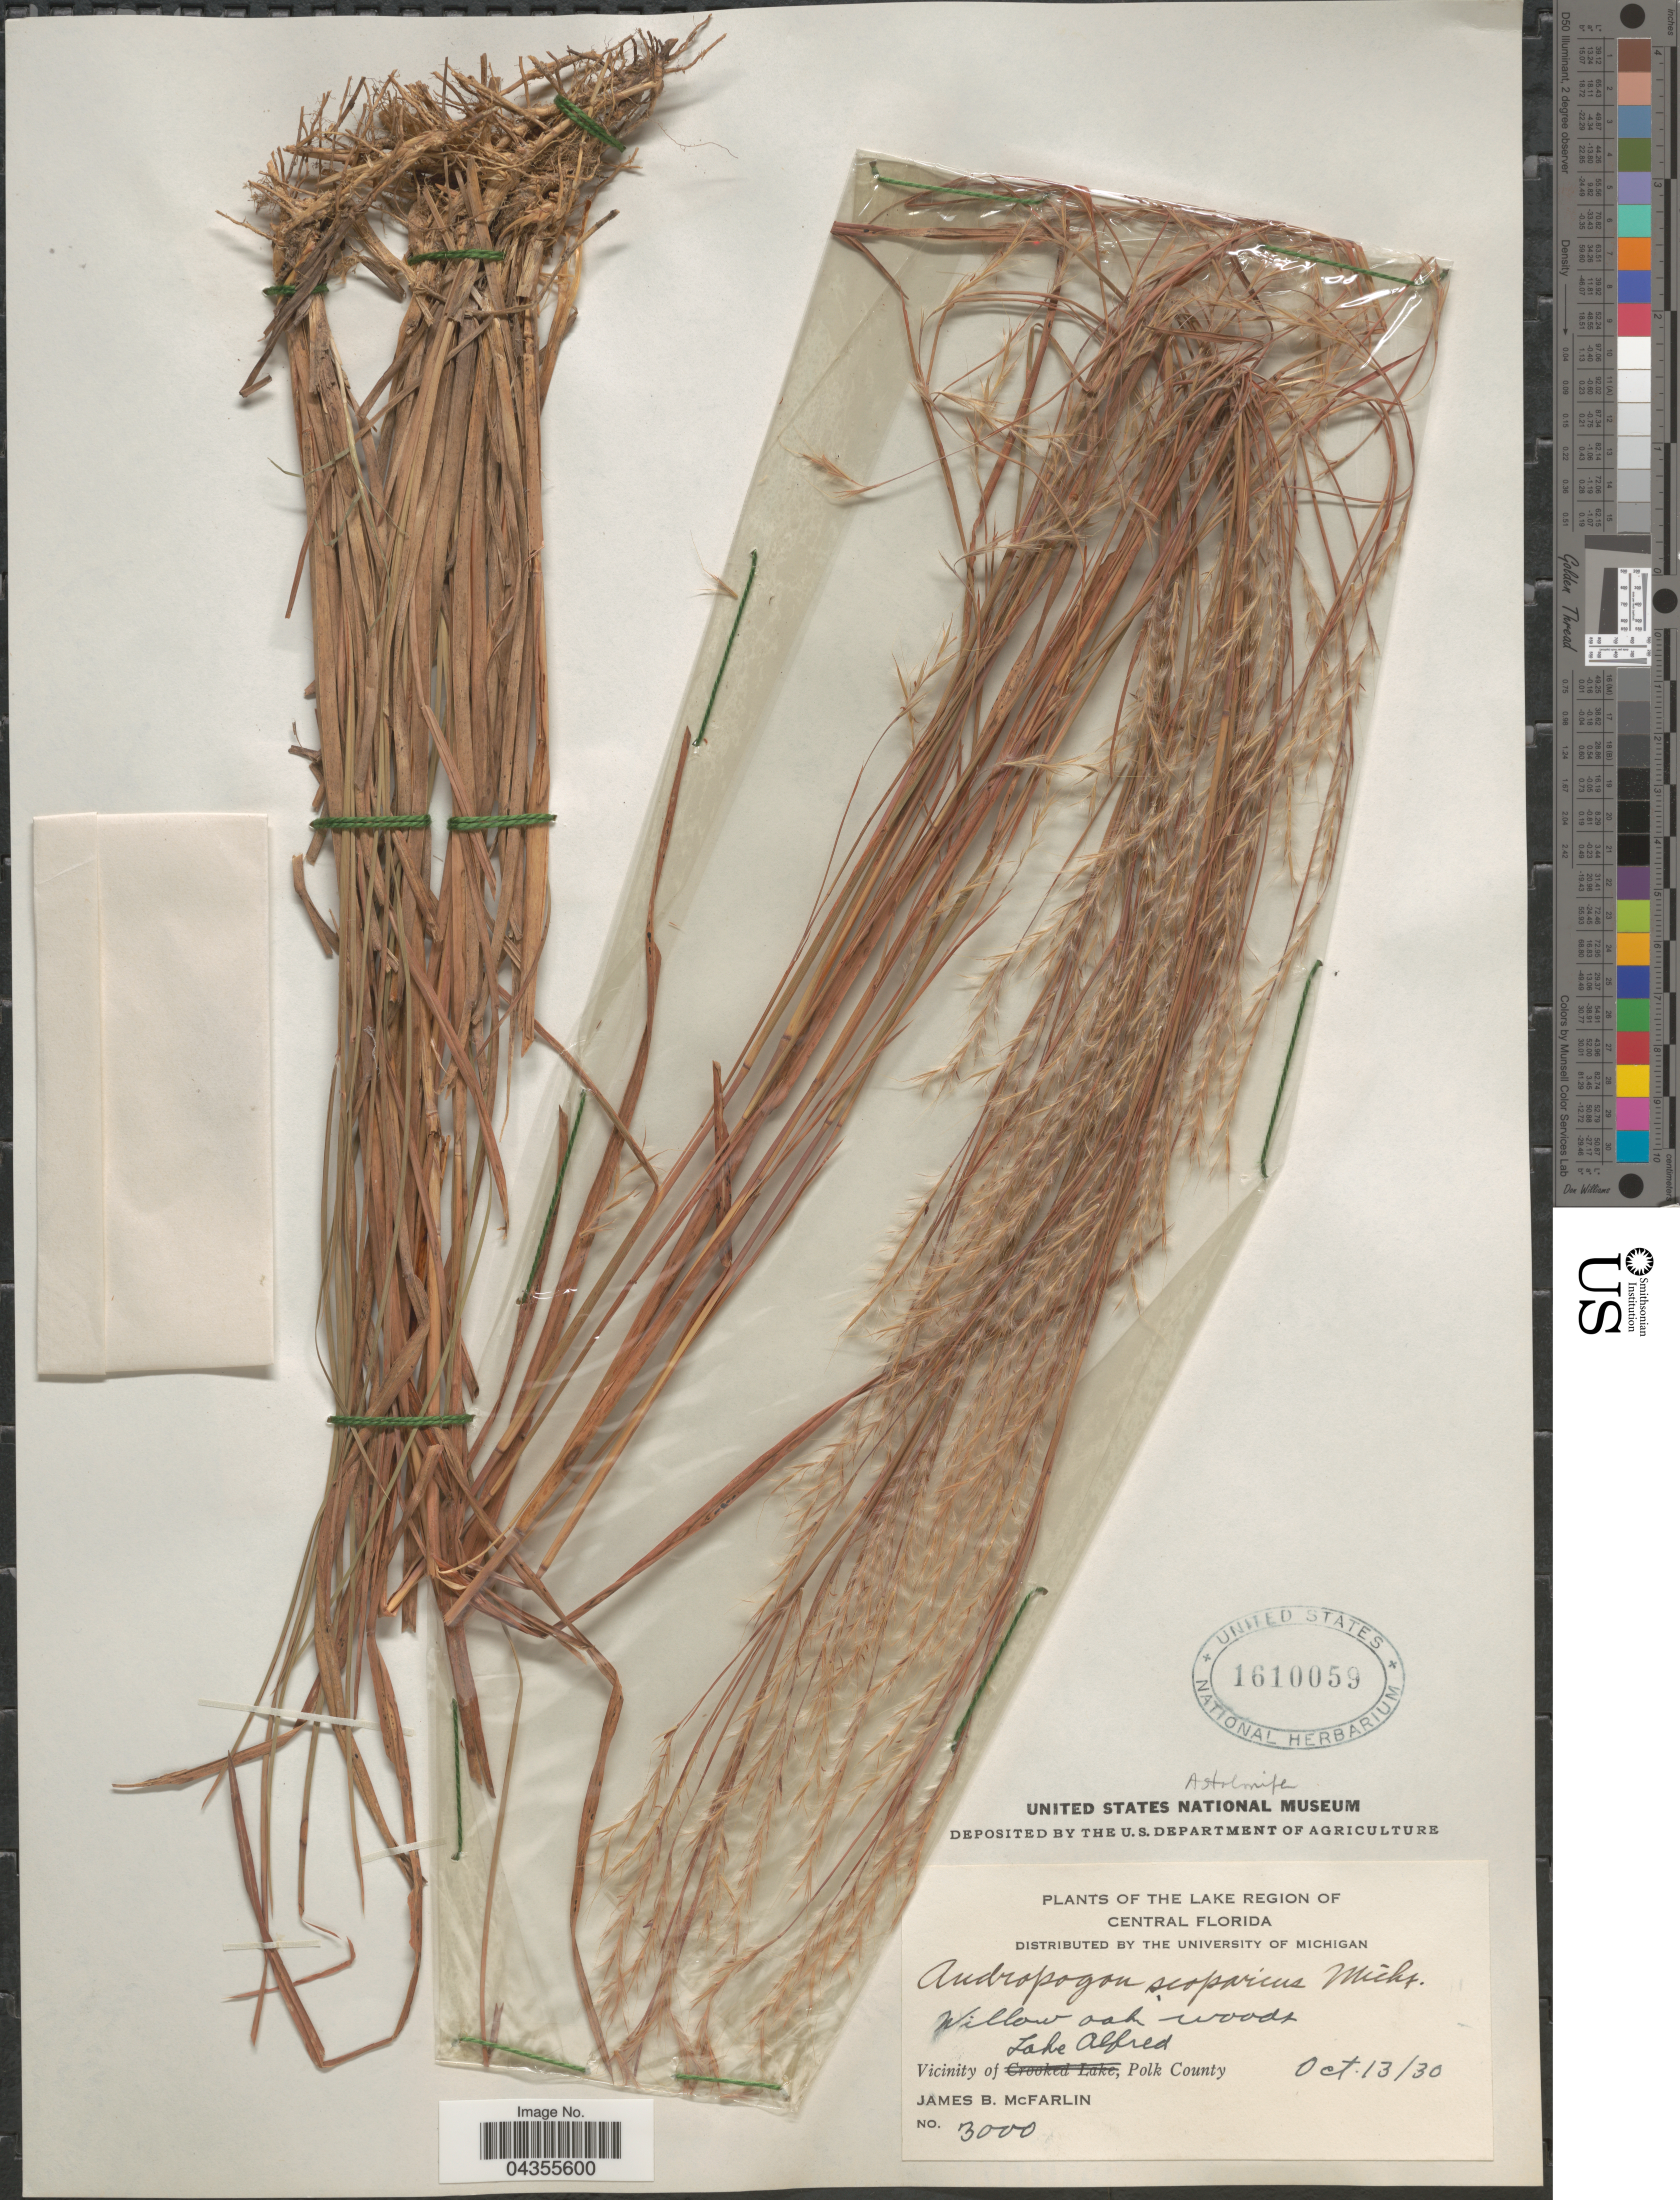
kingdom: Plantae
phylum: Tracheophyta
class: Liliopsida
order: Poales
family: Poaceae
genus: Schizachyrium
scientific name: Schizachyrium scoparium var. stoloniferum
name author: (Nash) Wipff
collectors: J. McFarlin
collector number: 3000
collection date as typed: Transcribed d/m/y: 13/10/30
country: United States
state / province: Florida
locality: The Lake Region of Florida. Vicinity of Lake Alfred, Polk County.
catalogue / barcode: US 1610059